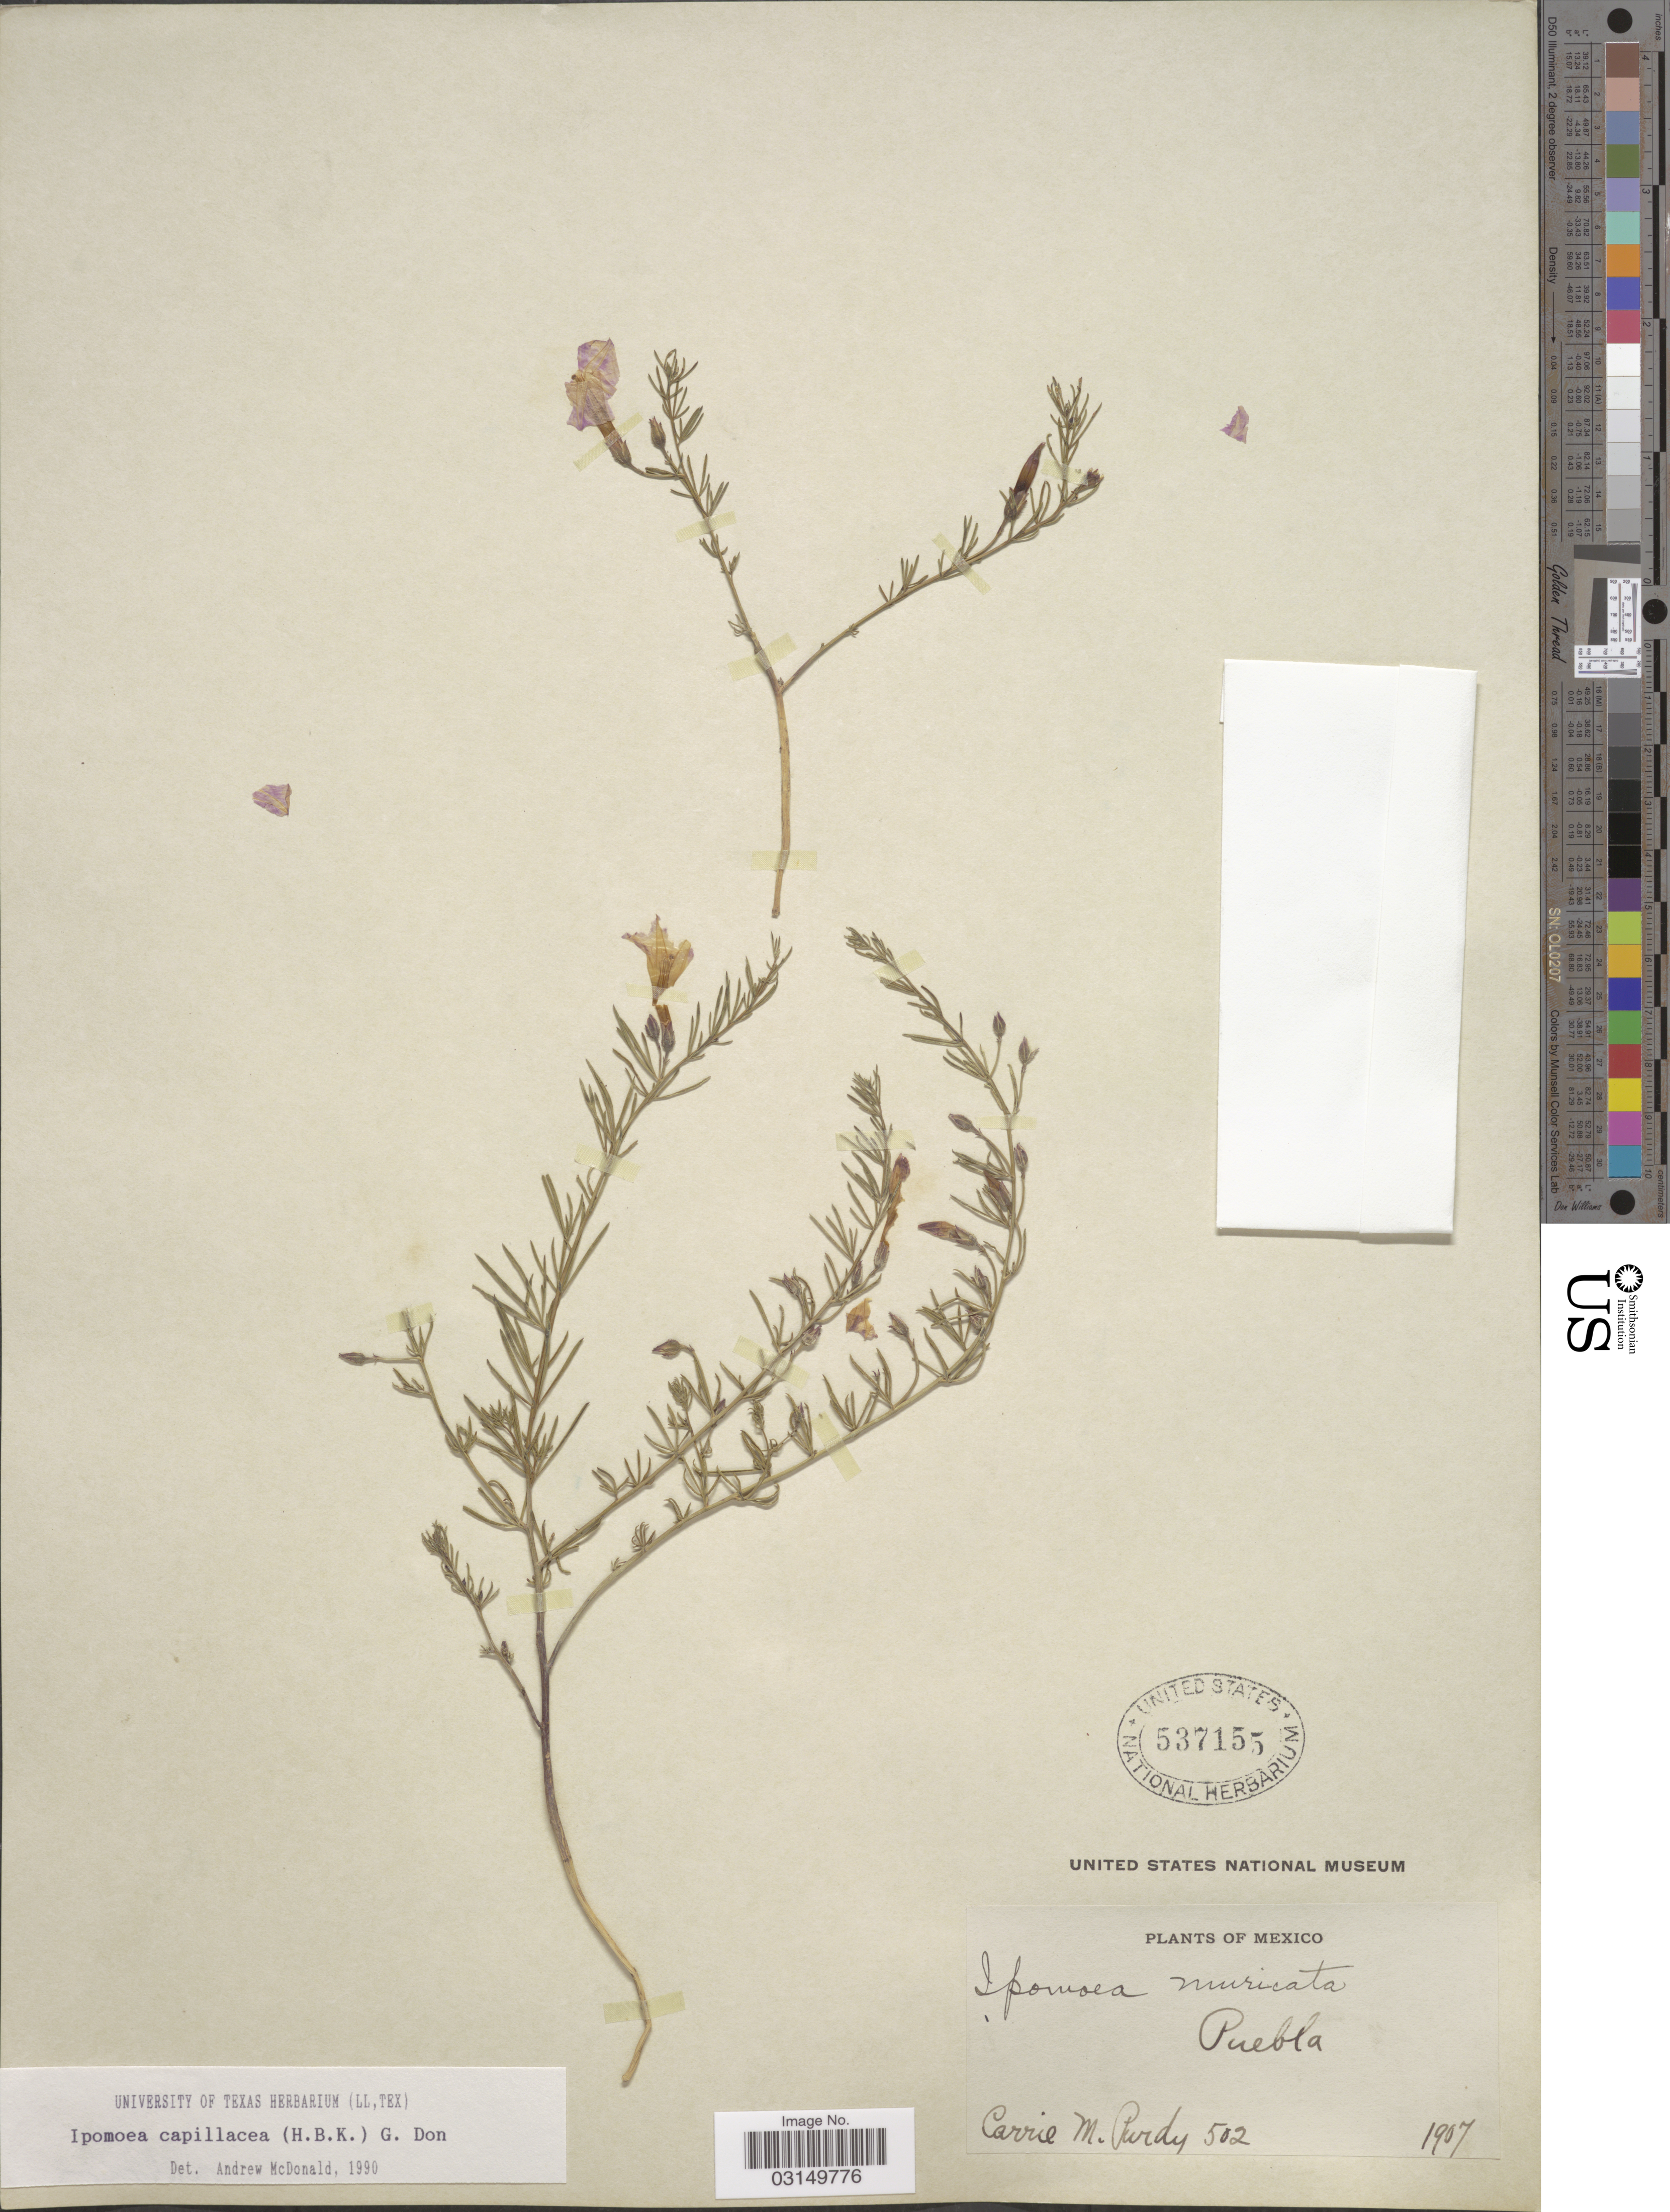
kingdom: Plantae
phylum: Tracheophyta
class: Magnoliopsida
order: Solanales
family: Convolvulaceae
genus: Ipomoea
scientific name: Ipomoea capillacea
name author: (Kunth) G. Don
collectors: C. M. Purdy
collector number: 502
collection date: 1907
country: Mexico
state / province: Puebla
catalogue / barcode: US 537155